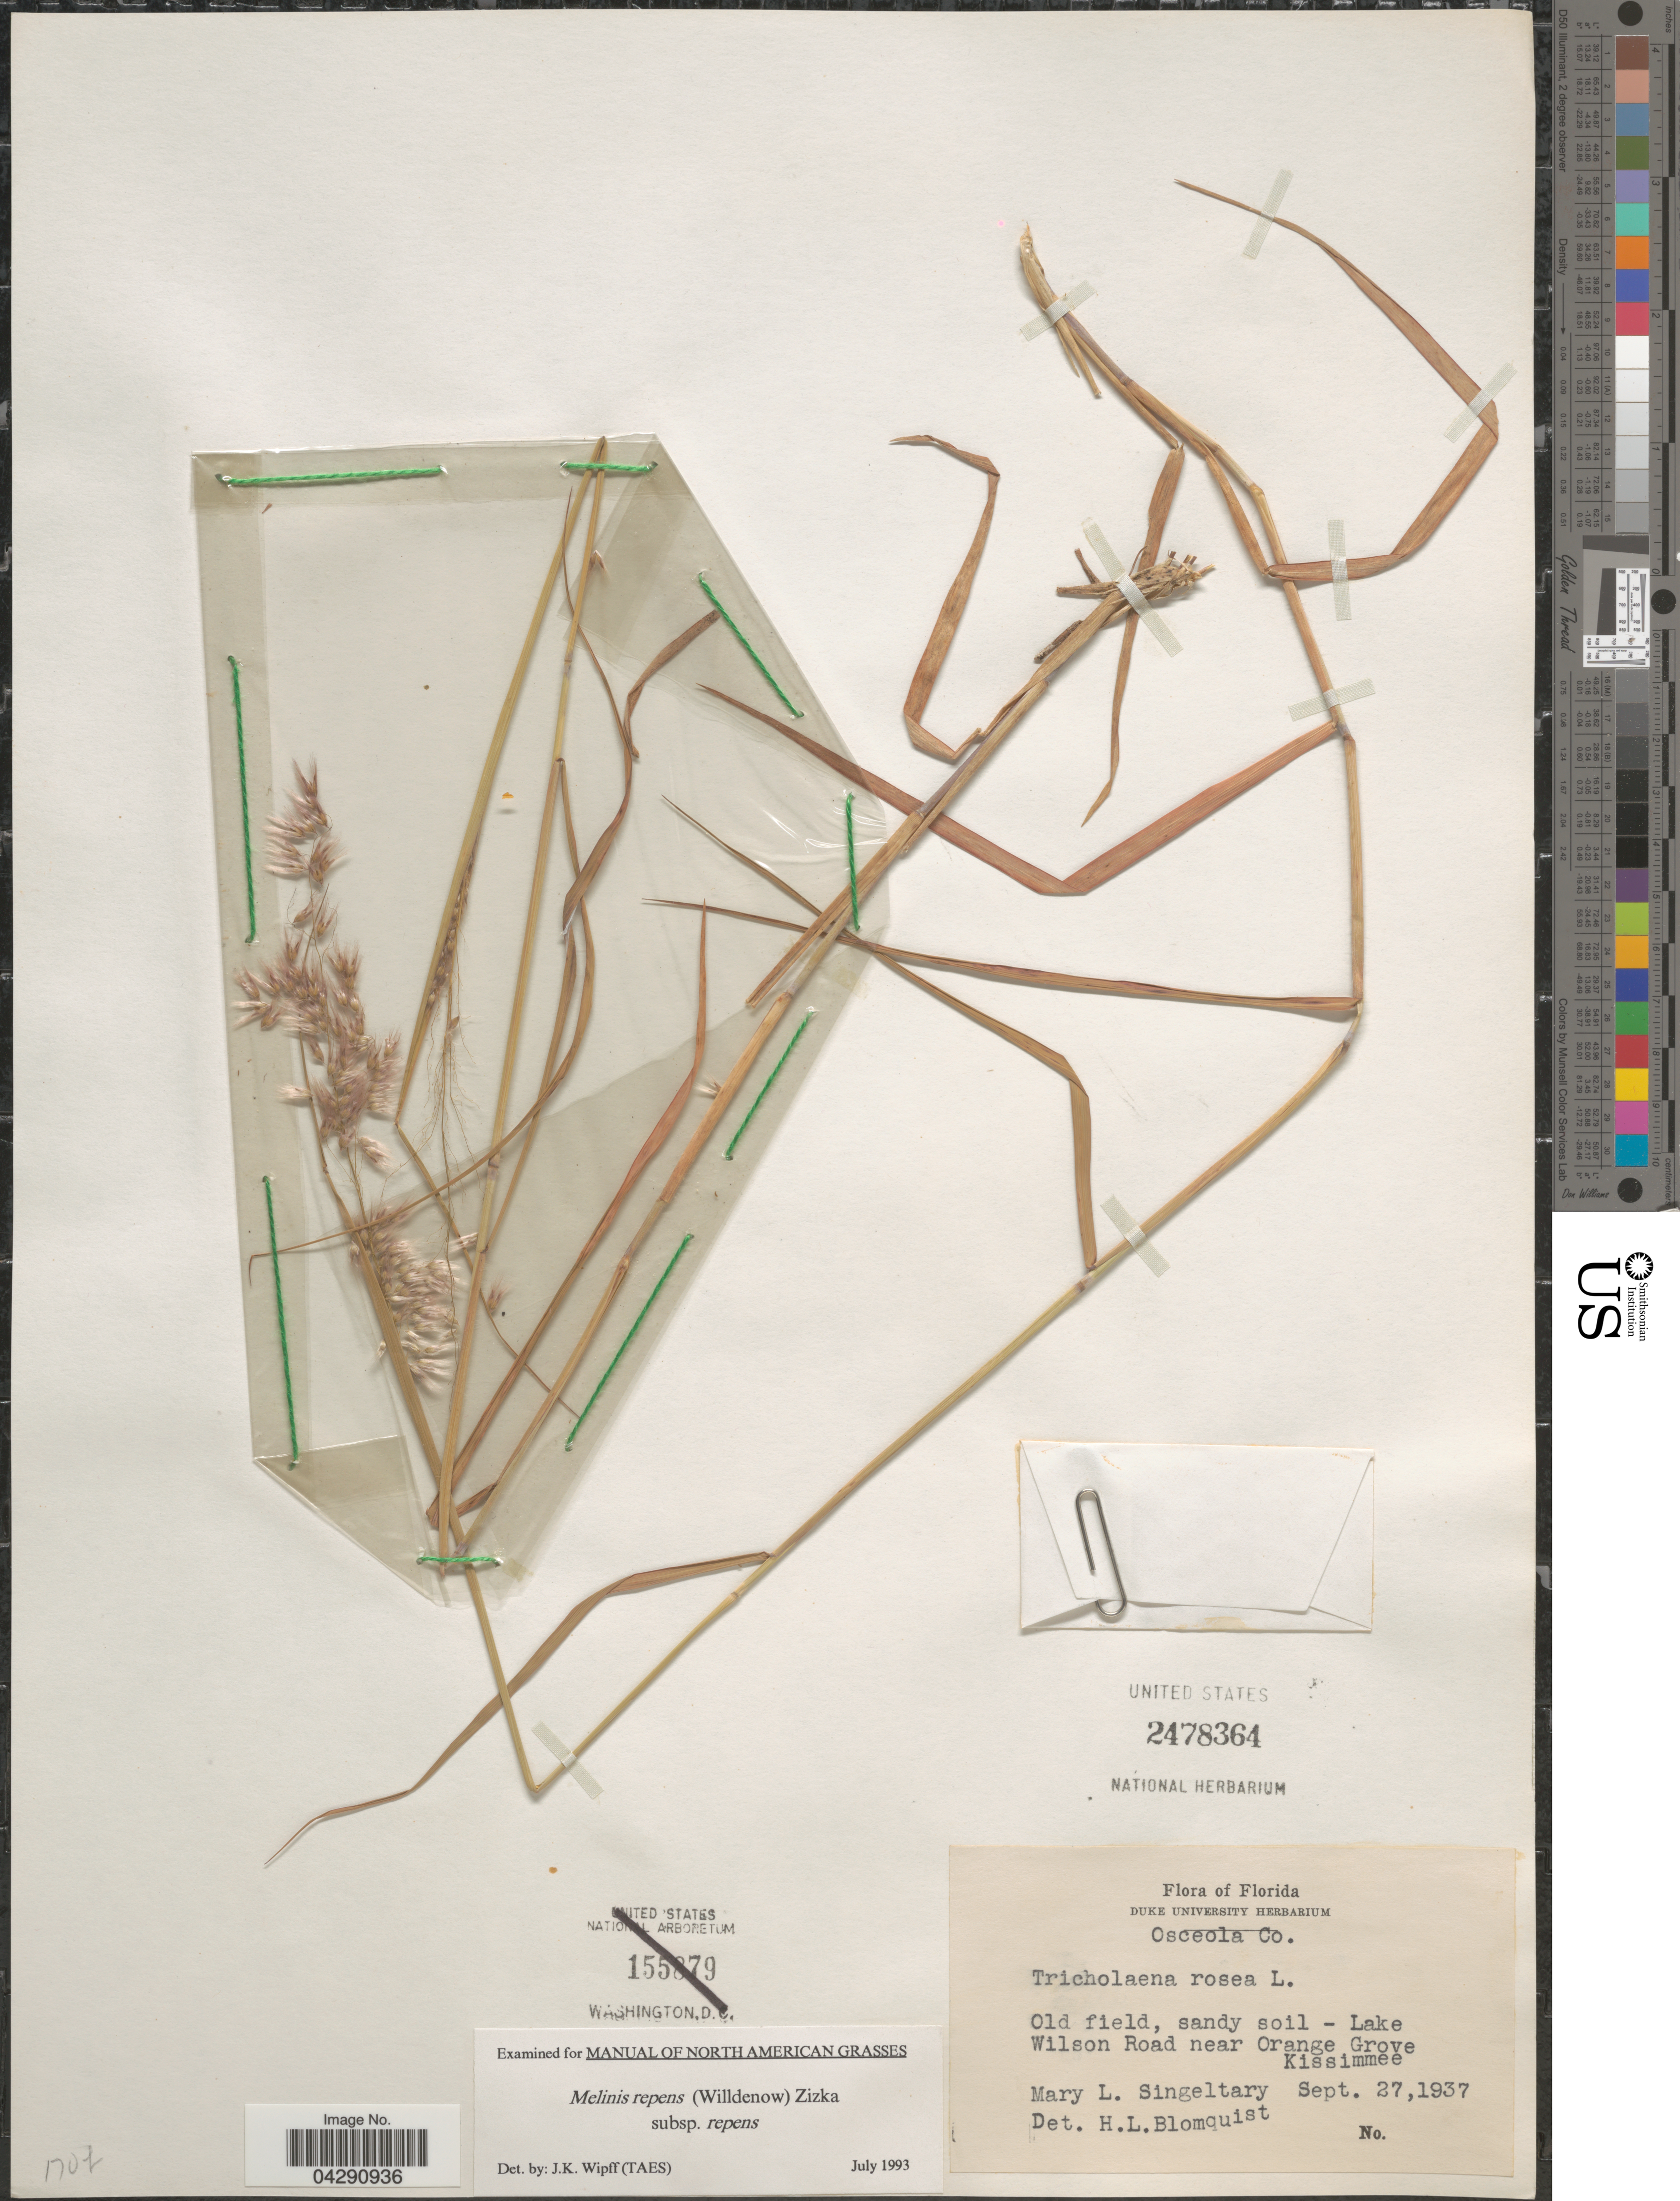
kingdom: Plantae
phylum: Tracheophyta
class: Liliopsida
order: Poales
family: Poaceae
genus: Melinis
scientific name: Melinis repens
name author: (Willd.) Zizka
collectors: M. Singeltary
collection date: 1937-09-27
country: United States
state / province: Florida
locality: Osceola Co. Lake Wilson Road near Orange Grove. Kissimmee.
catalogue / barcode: US 2478364